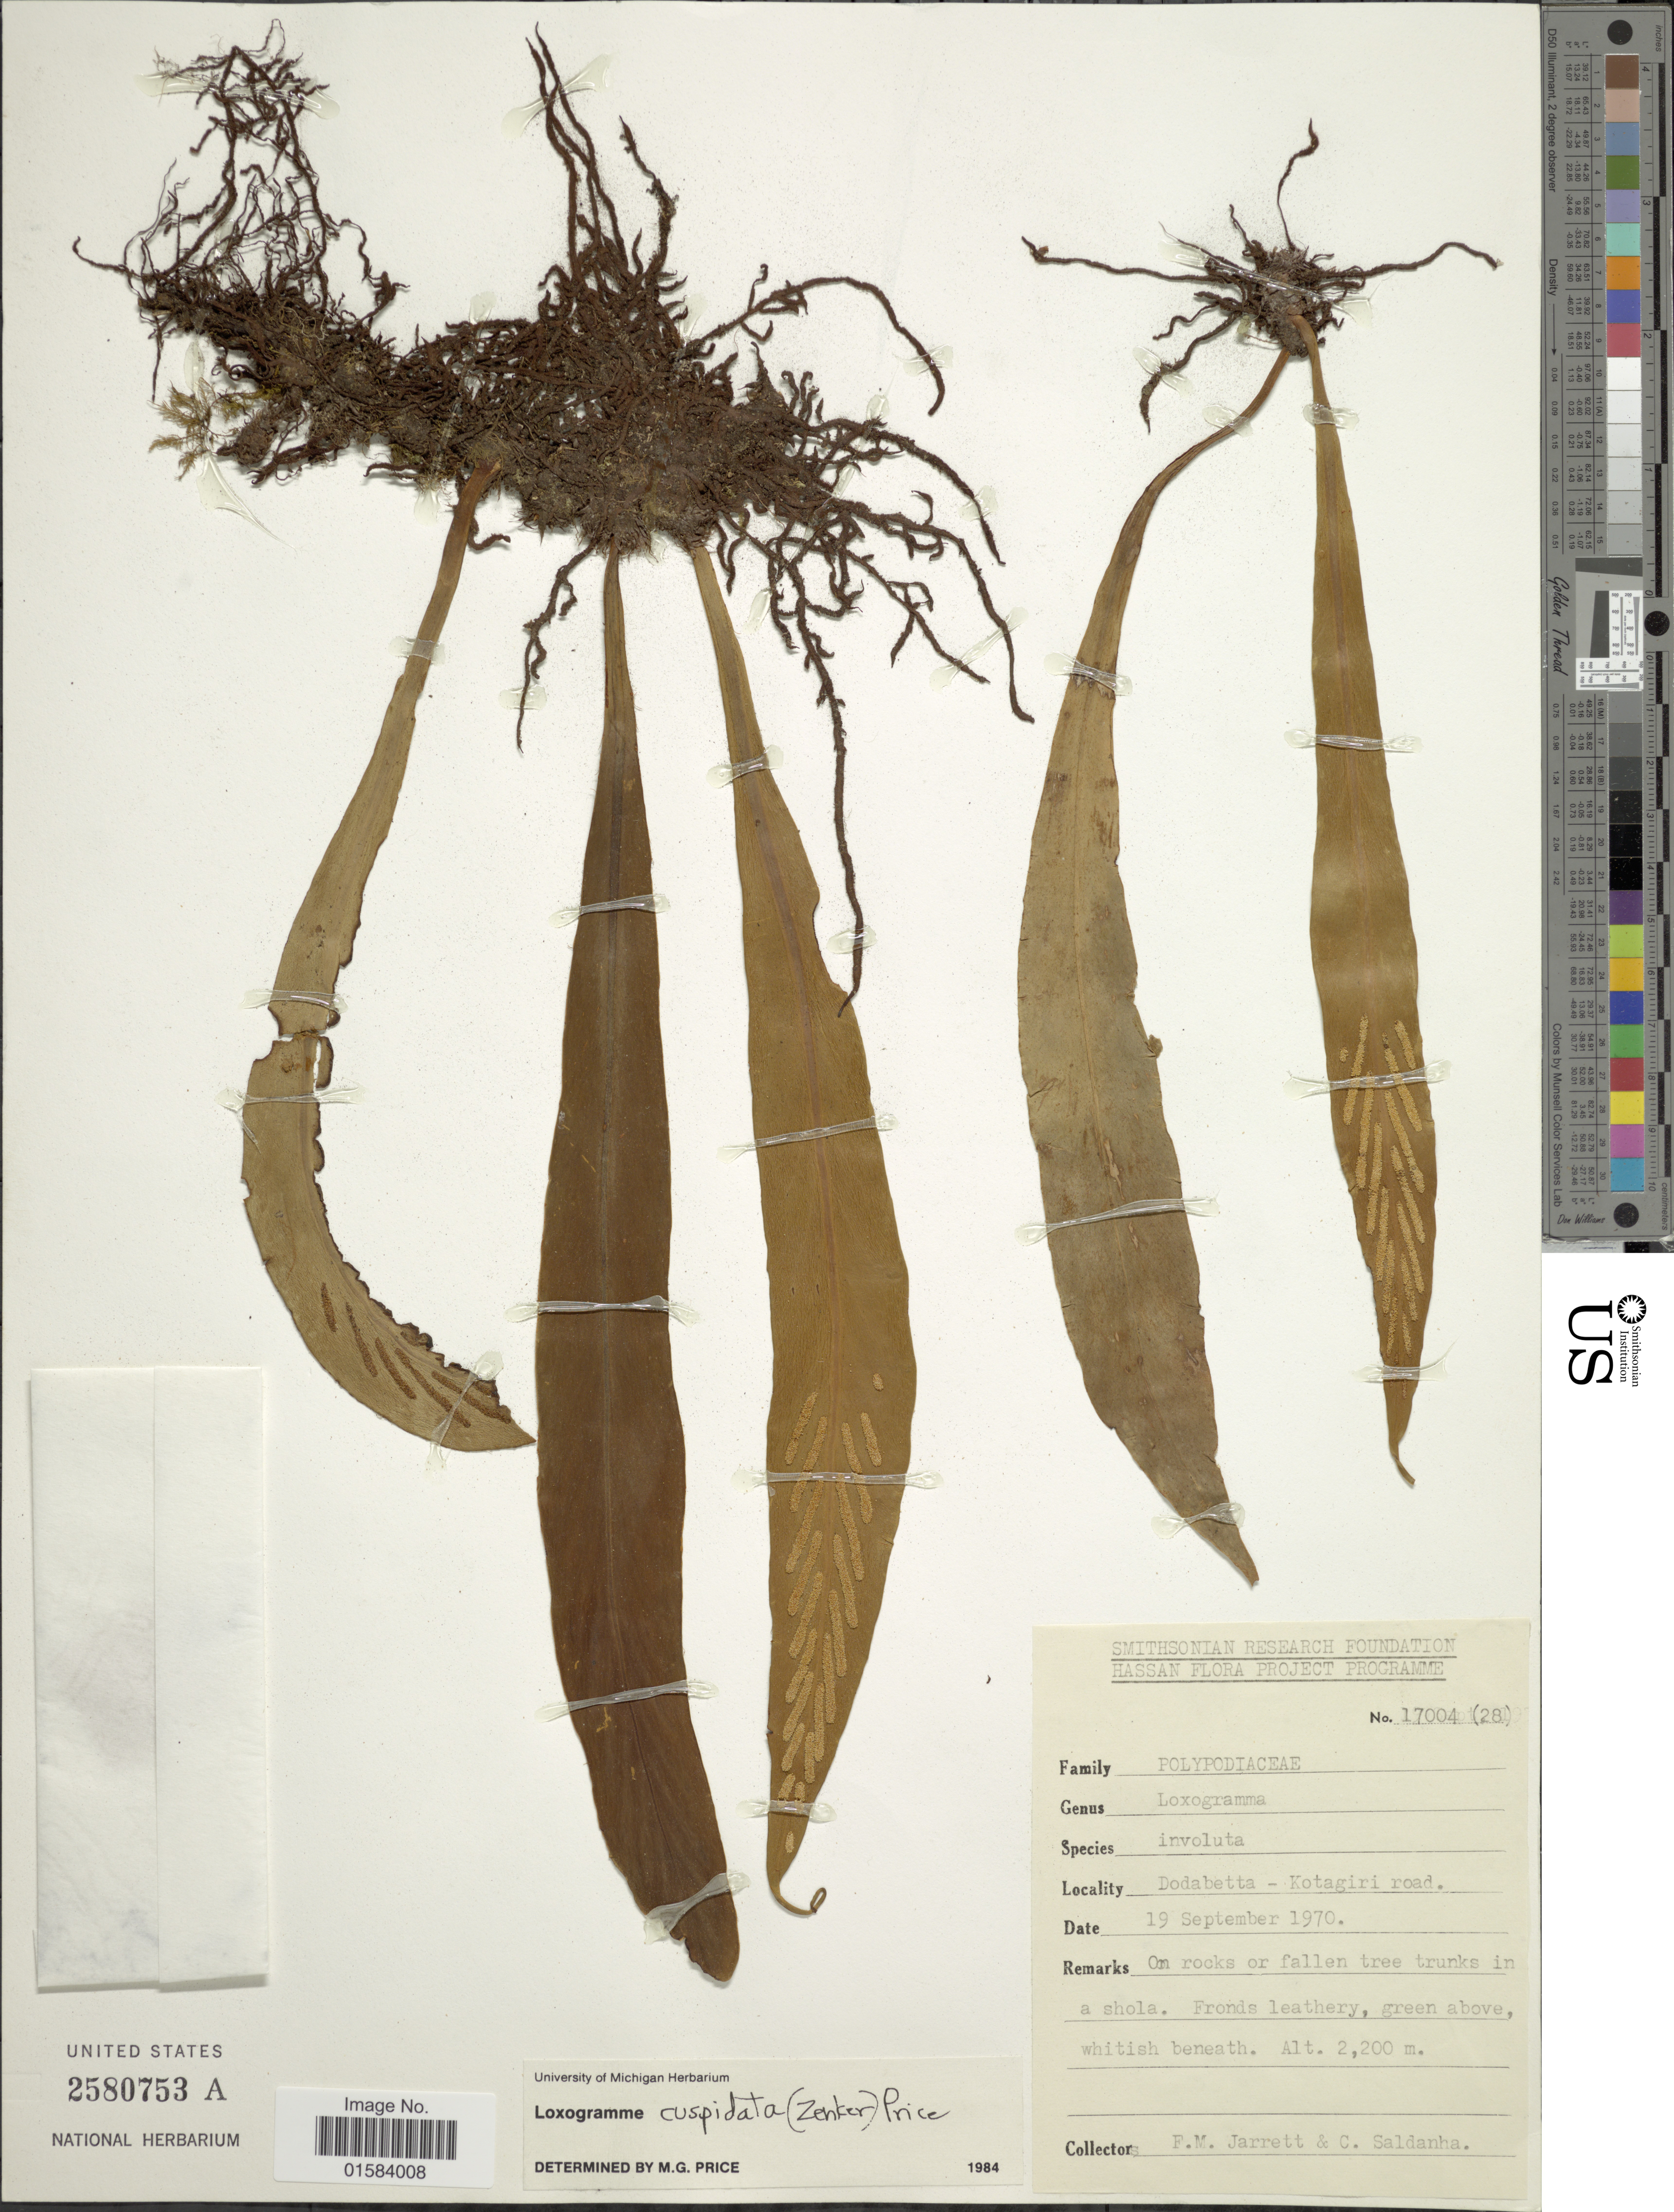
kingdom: Plantae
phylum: Tracheophyta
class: Polypodiopsida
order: Polypodiales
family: Polypodiaceae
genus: Loxogramme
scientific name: Loxogramme cuspidata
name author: (Zenker) M.G. Price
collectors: F. M. Jarrett & C. Saldanha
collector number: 17004 (28)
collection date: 1970-09-19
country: India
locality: Hassan, Dodbetta - Kotagiri road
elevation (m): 2200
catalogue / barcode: US 2580753A